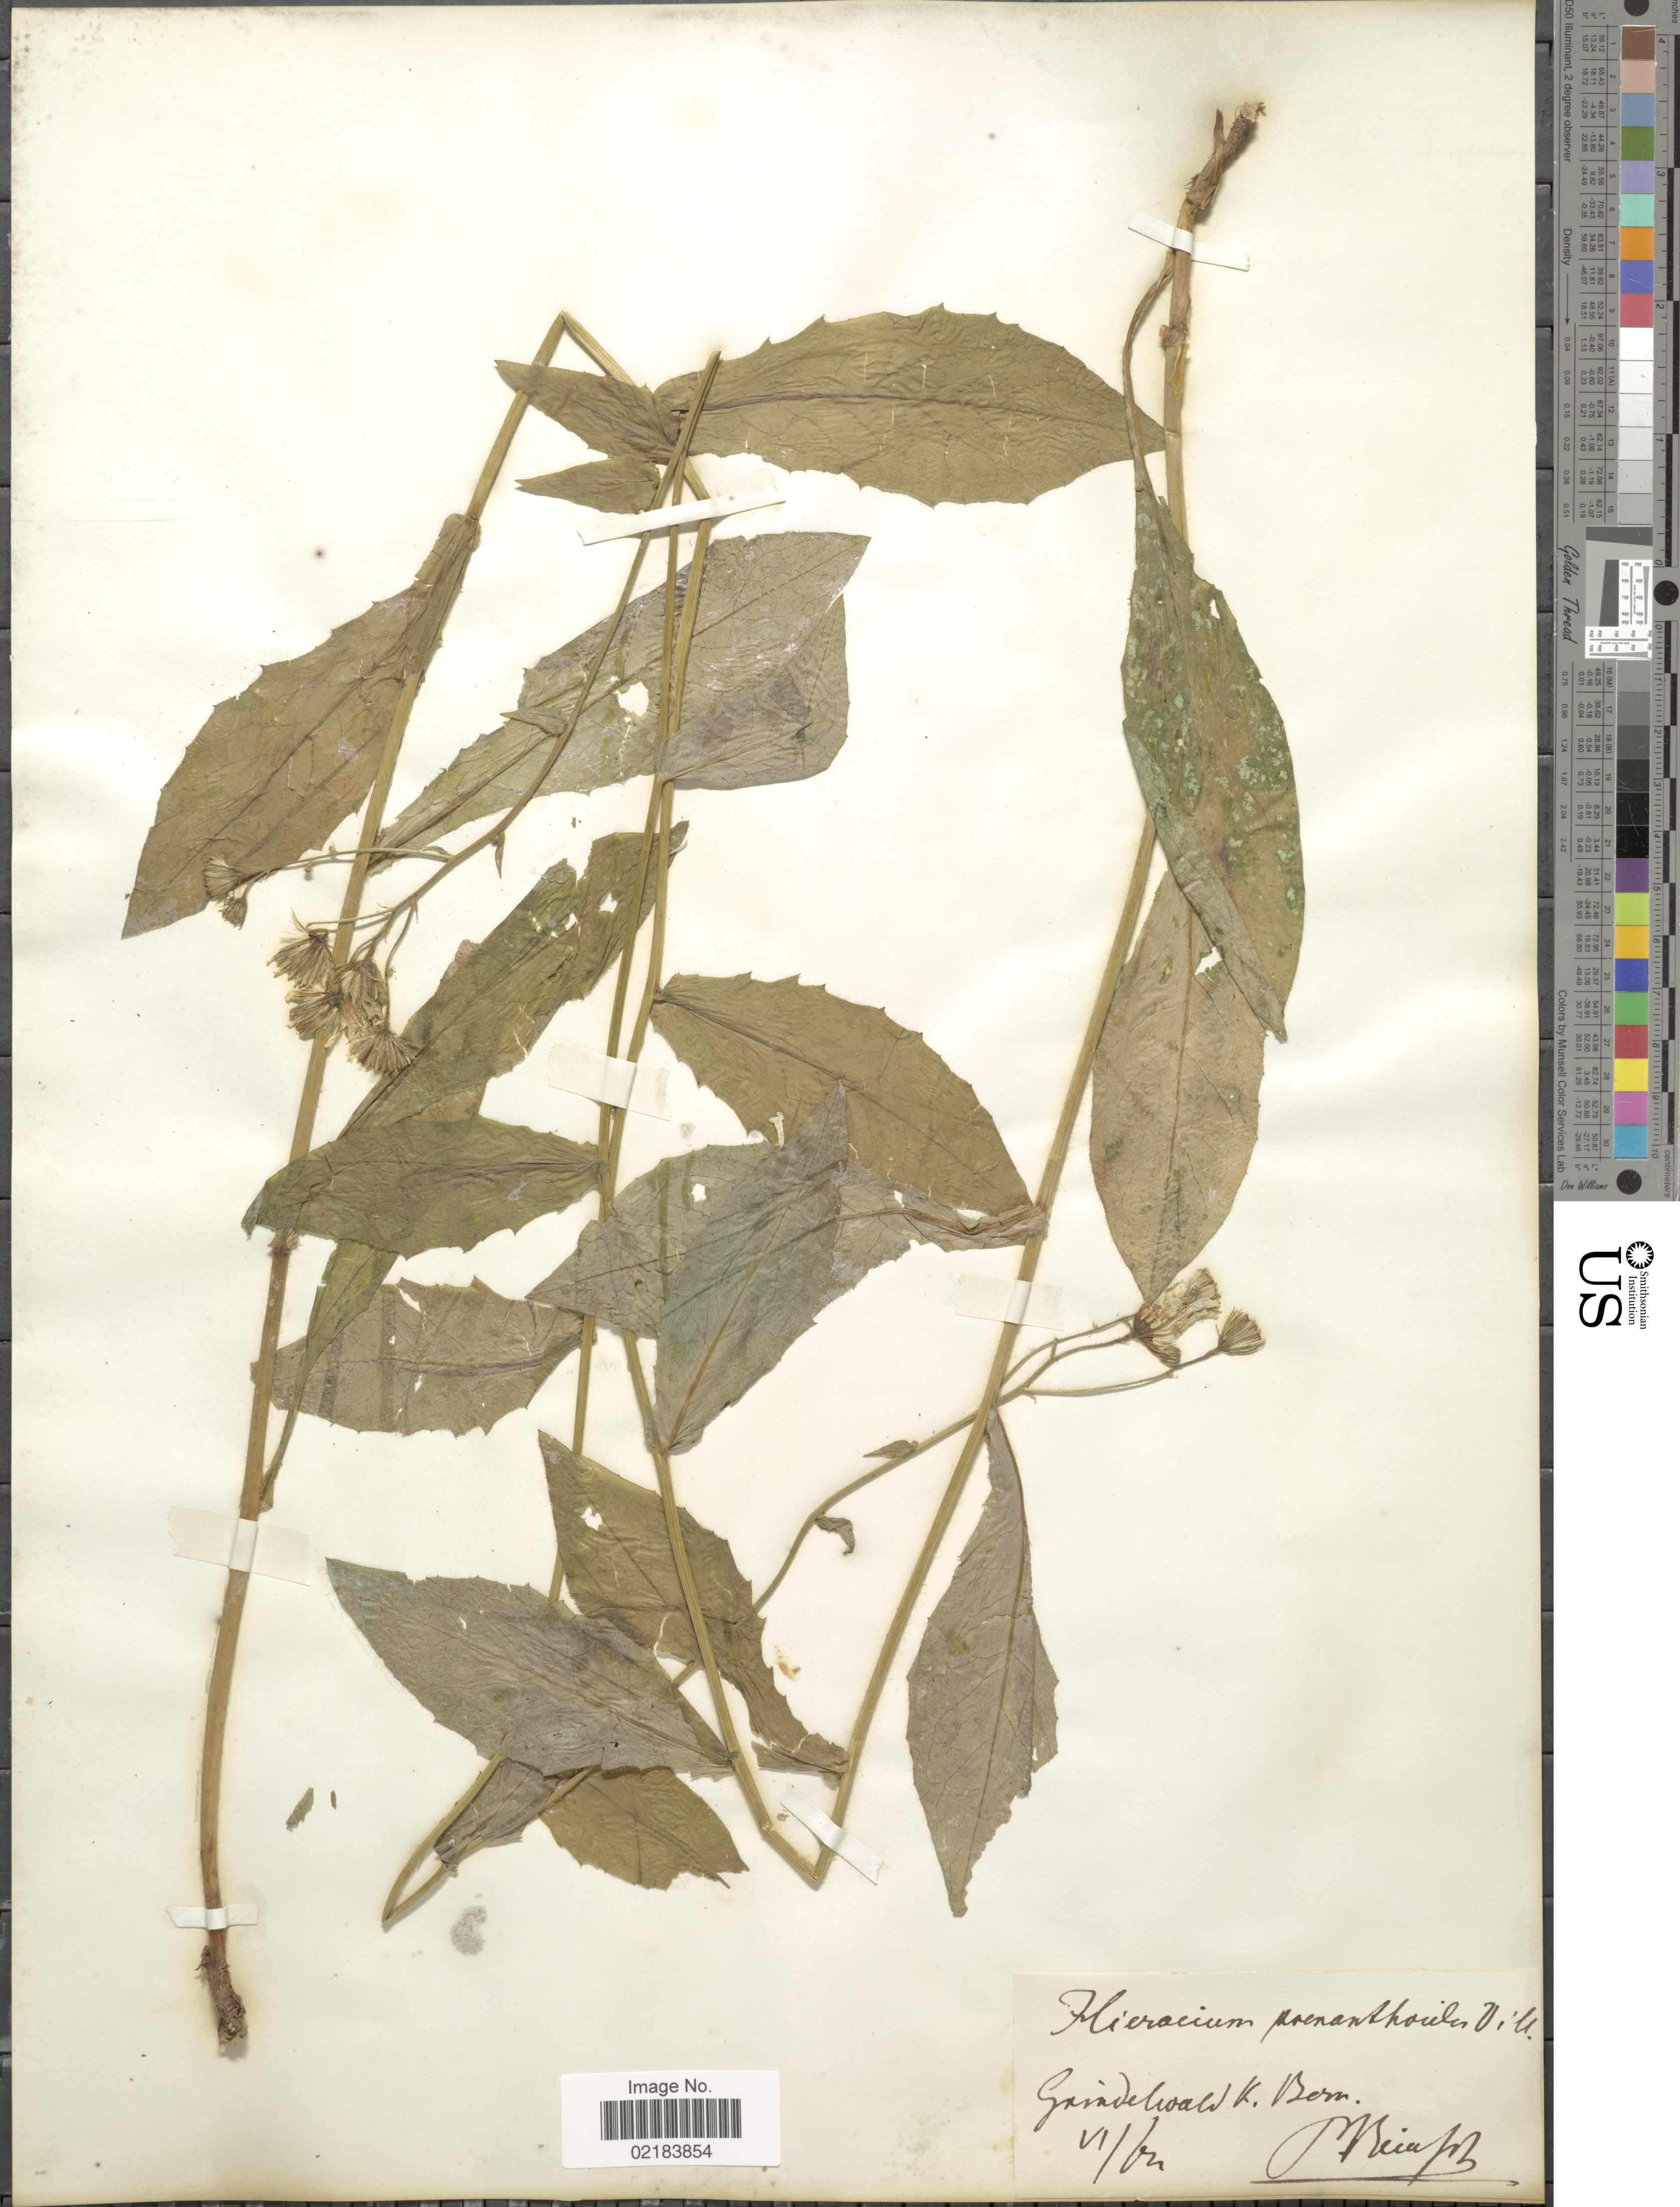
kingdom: Plantae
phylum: Tracheophyta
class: Magnoliopsida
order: Asterales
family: Asteraceae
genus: Hieracium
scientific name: Hieracium prenanthoides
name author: Vill.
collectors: M. Reinph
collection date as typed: Transcribed d/m/y: /6/64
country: Switzerland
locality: Grindelwald k. Bern